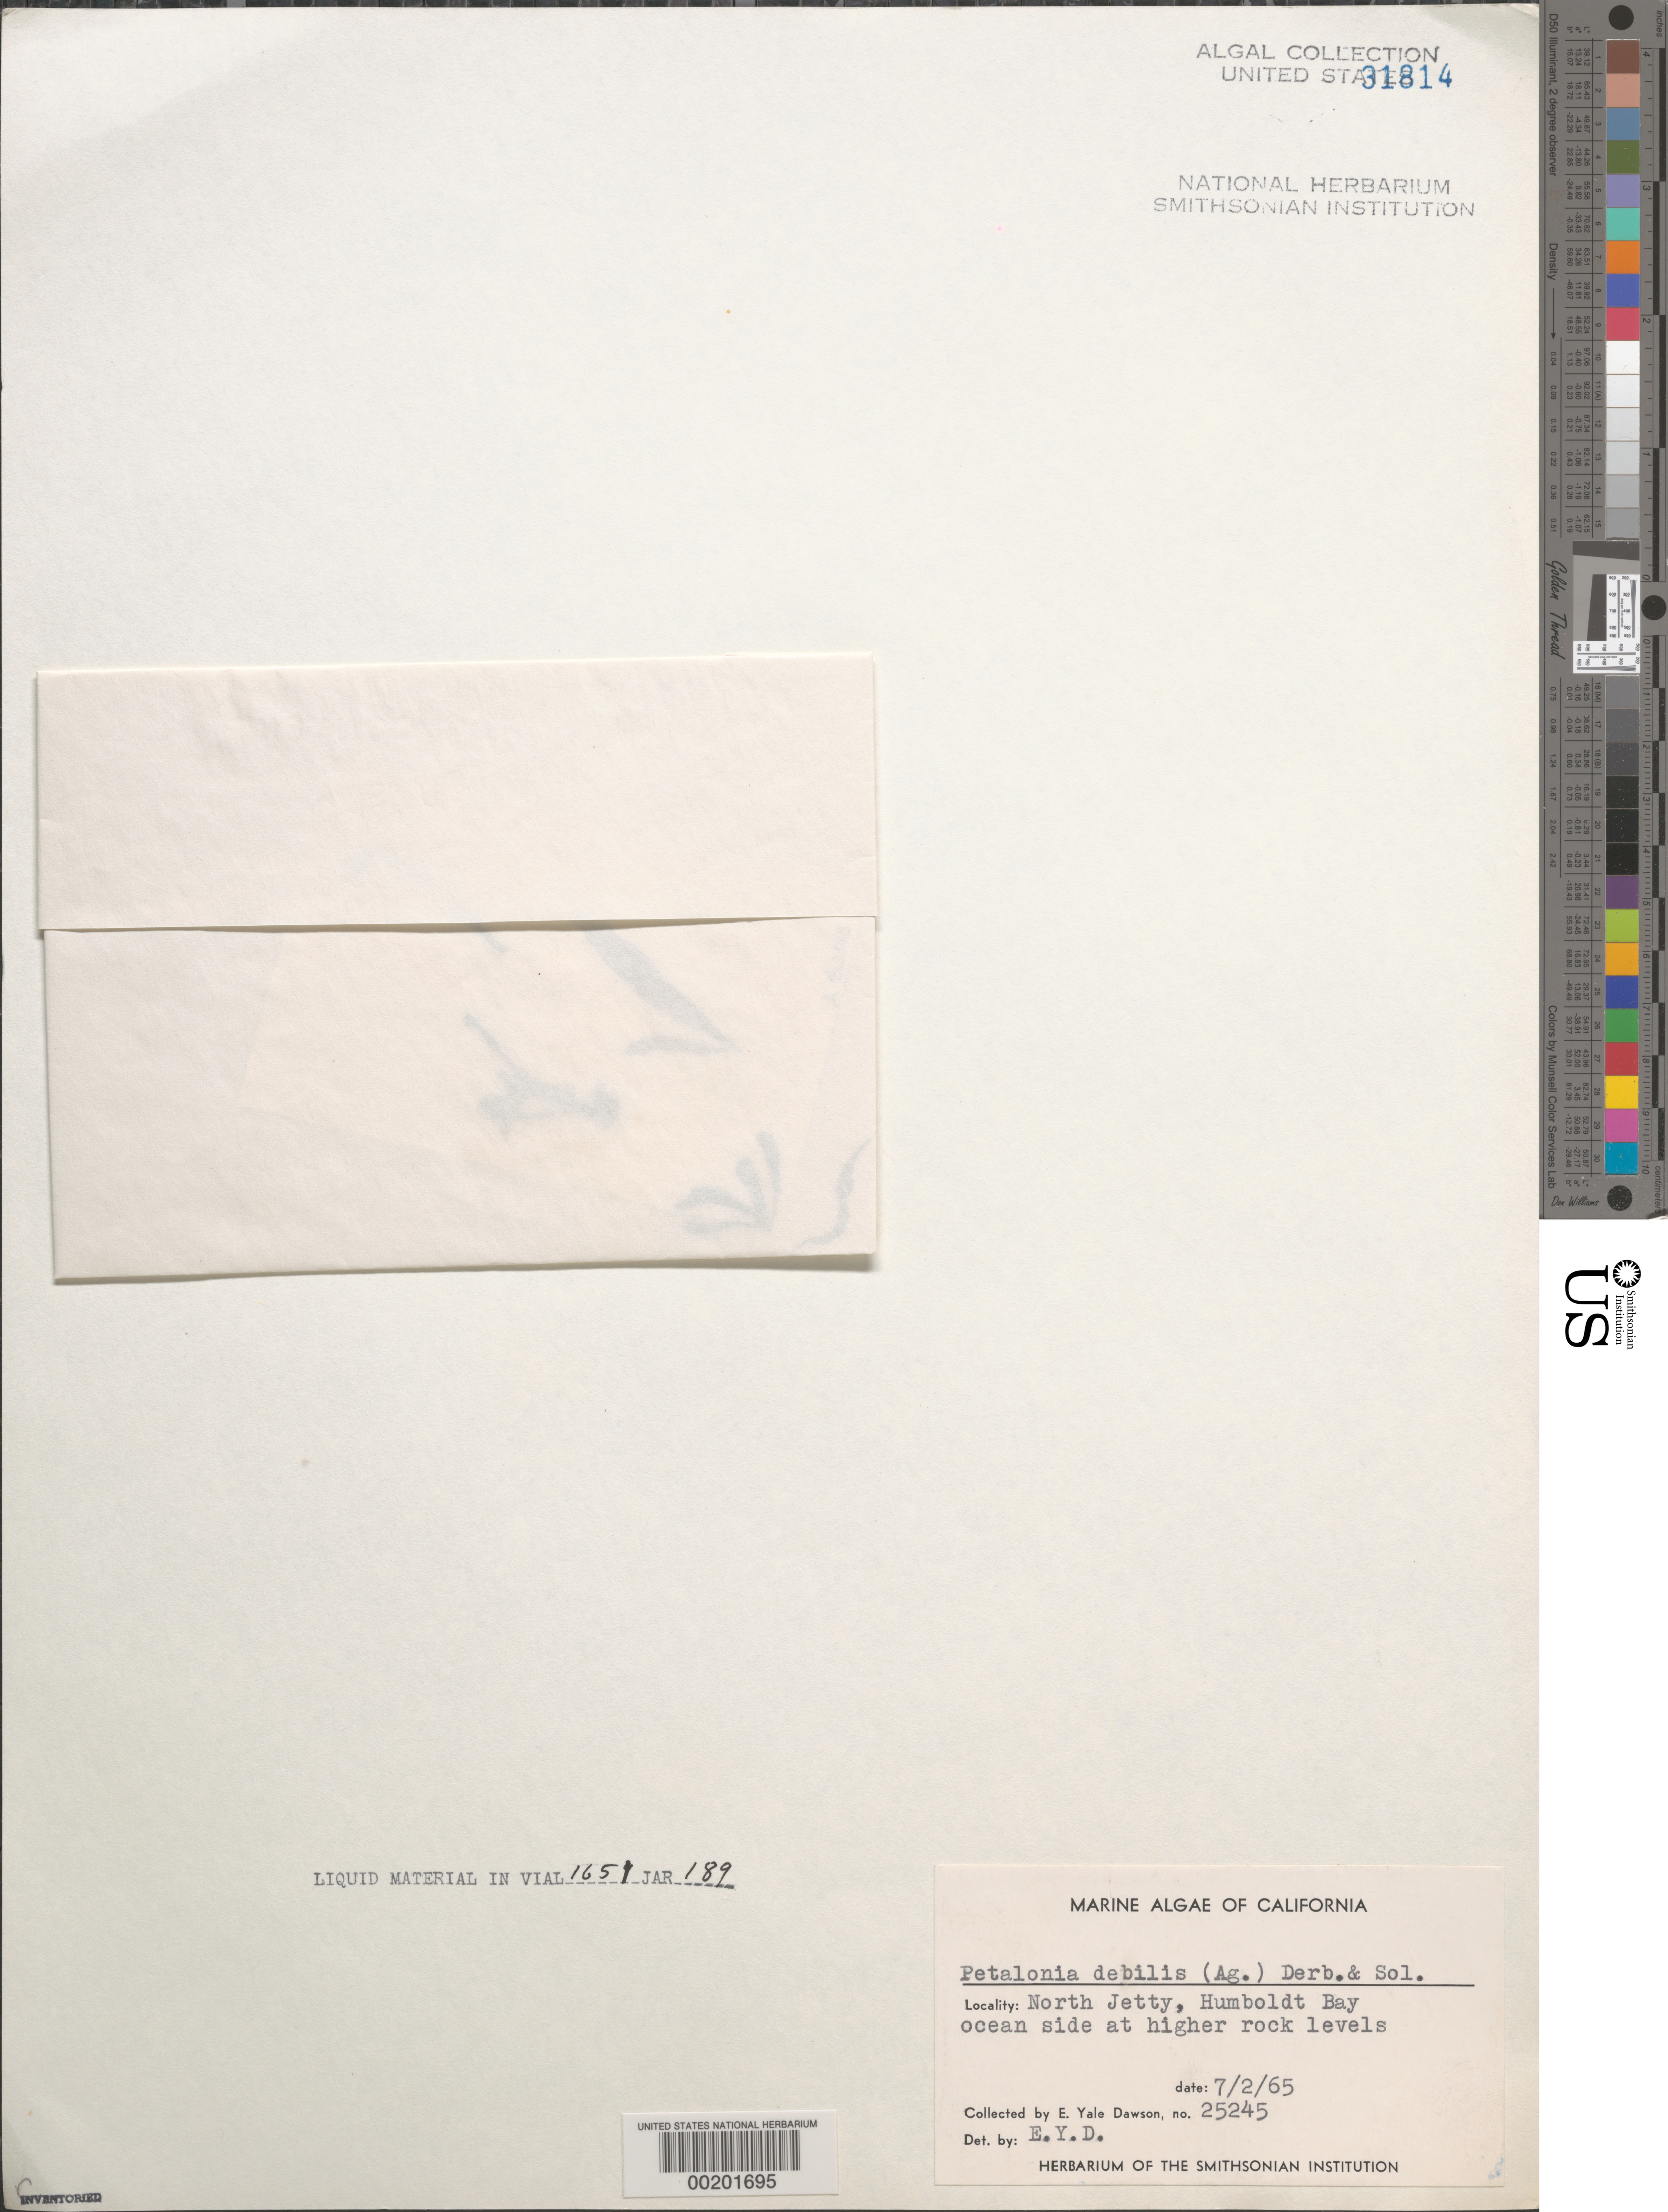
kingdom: Chromista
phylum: Ochrophyta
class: Phaeophyceae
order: Scytosiphonales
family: Scytosiphonaceae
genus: Petalonia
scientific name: Petalonia fascia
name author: (O.F. Müller) Kuntze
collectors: E. Y. Dawson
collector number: EYD 25245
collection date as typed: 02 Jul 1965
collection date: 1965-07-02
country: United States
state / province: California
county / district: Humboldt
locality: Humboldt Bay, North Jetty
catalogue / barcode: US 31814